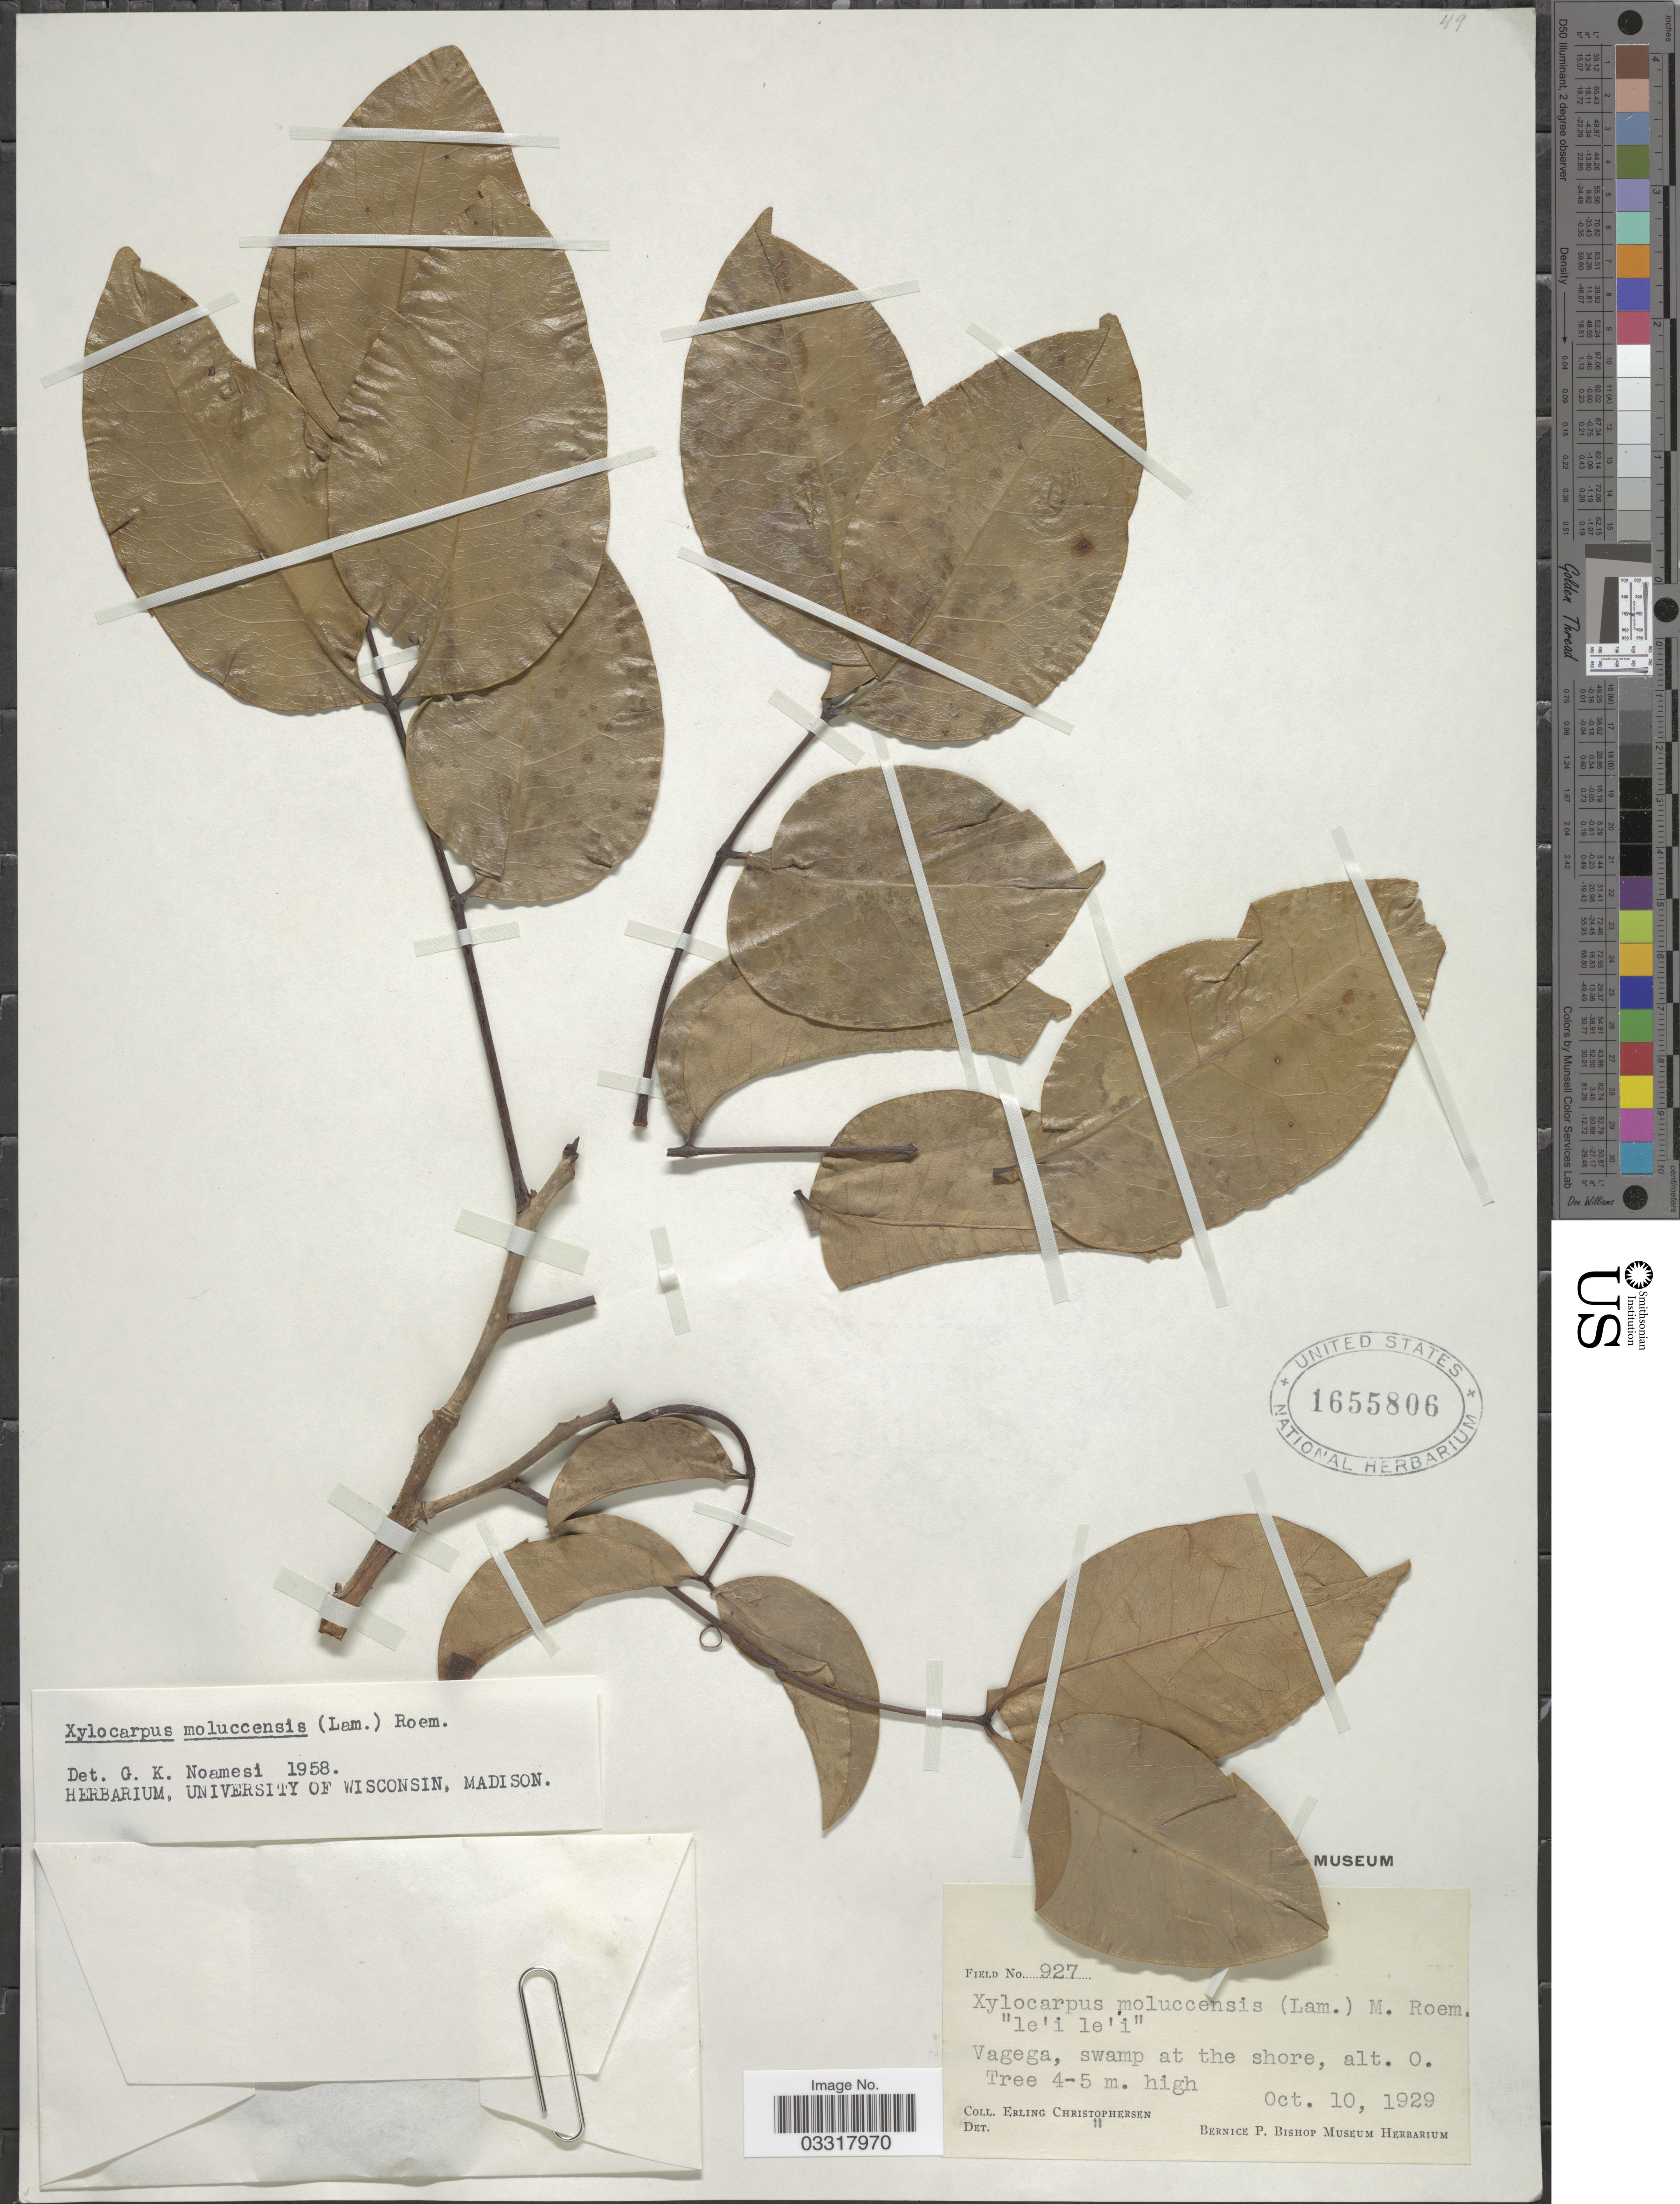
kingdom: Plantae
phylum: Tracheophyta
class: Magnoliopsida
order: Sapindales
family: Meliaceae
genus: Xylocarpus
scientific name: Xylocarpus moluccensis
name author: (Lam.) M. Roem.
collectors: E. Christophersen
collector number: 927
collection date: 1929-10-10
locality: Vagega, swamp at the shore.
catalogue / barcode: US 1655806